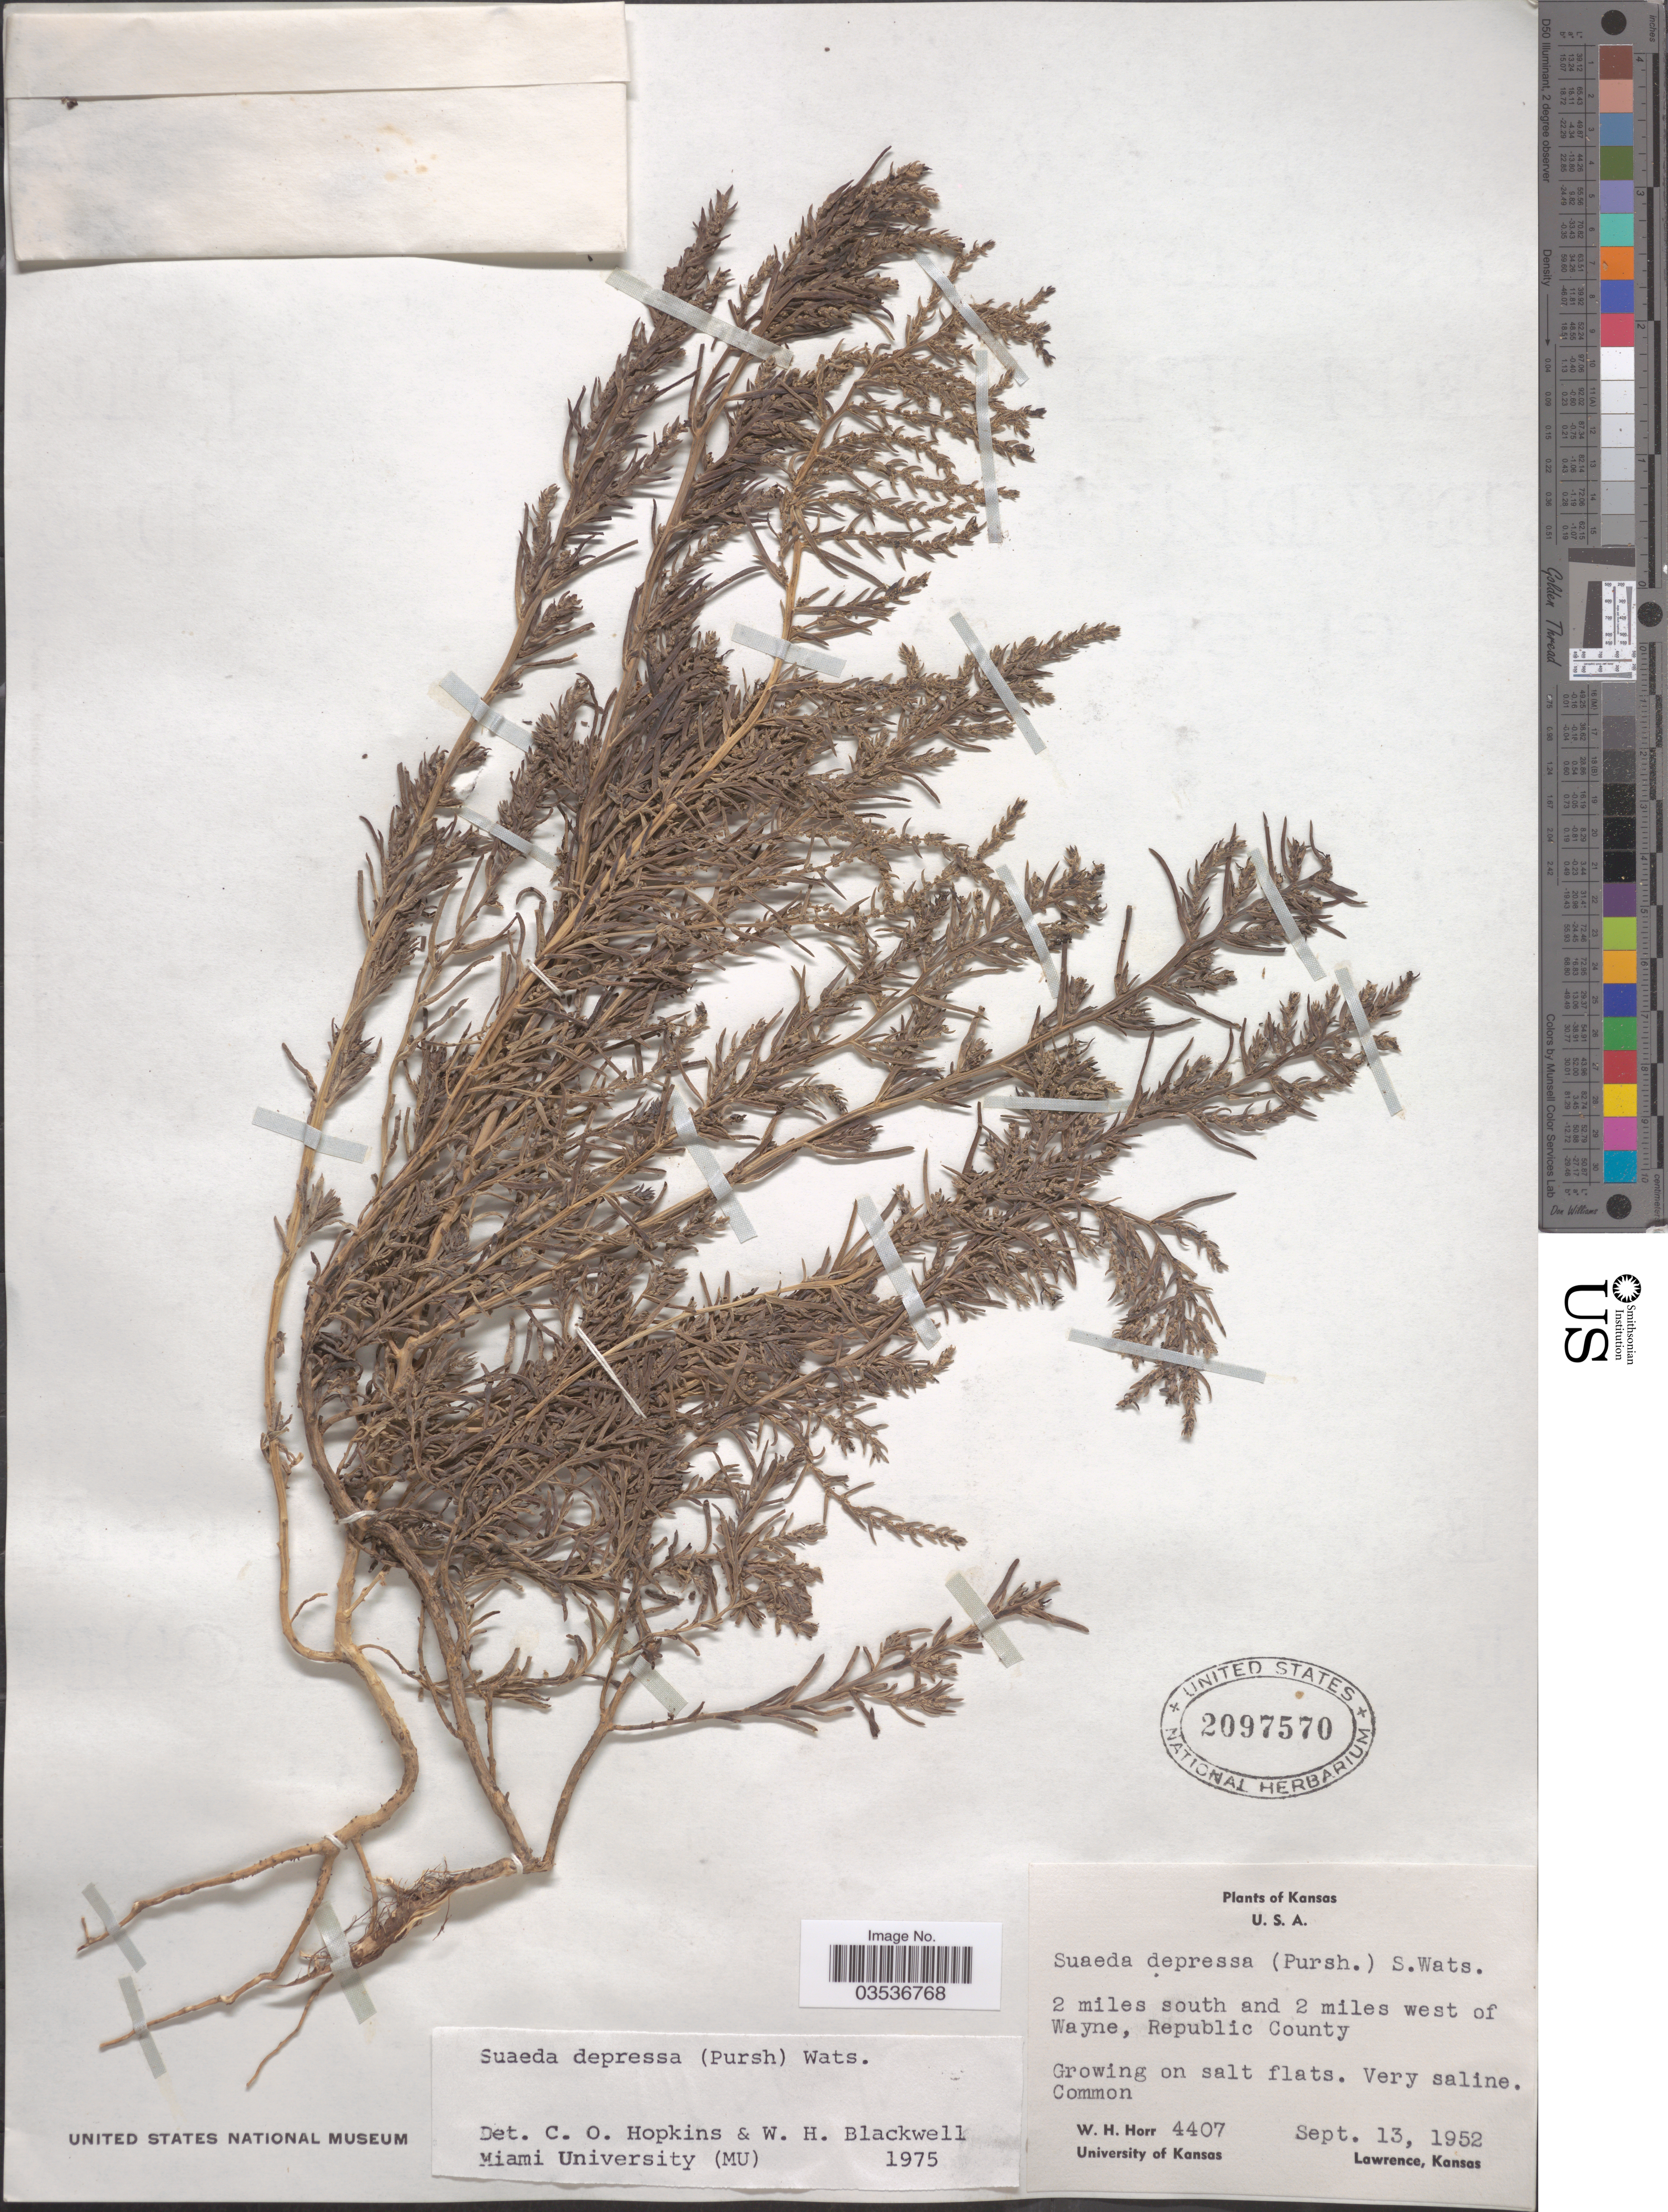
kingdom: Plantae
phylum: Tracheophyta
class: Magnoliopsida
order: Caryophyllales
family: Amaranthaceae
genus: Suaeda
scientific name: Suaeda depressa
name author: (Pursh) S. Watson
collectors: W. H. Horr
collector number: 4407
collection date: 1952-09-13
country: United States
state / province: Kansas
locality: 2 miles south and 2 miles west of Wayne, Republic County.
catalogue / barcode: US 2097570